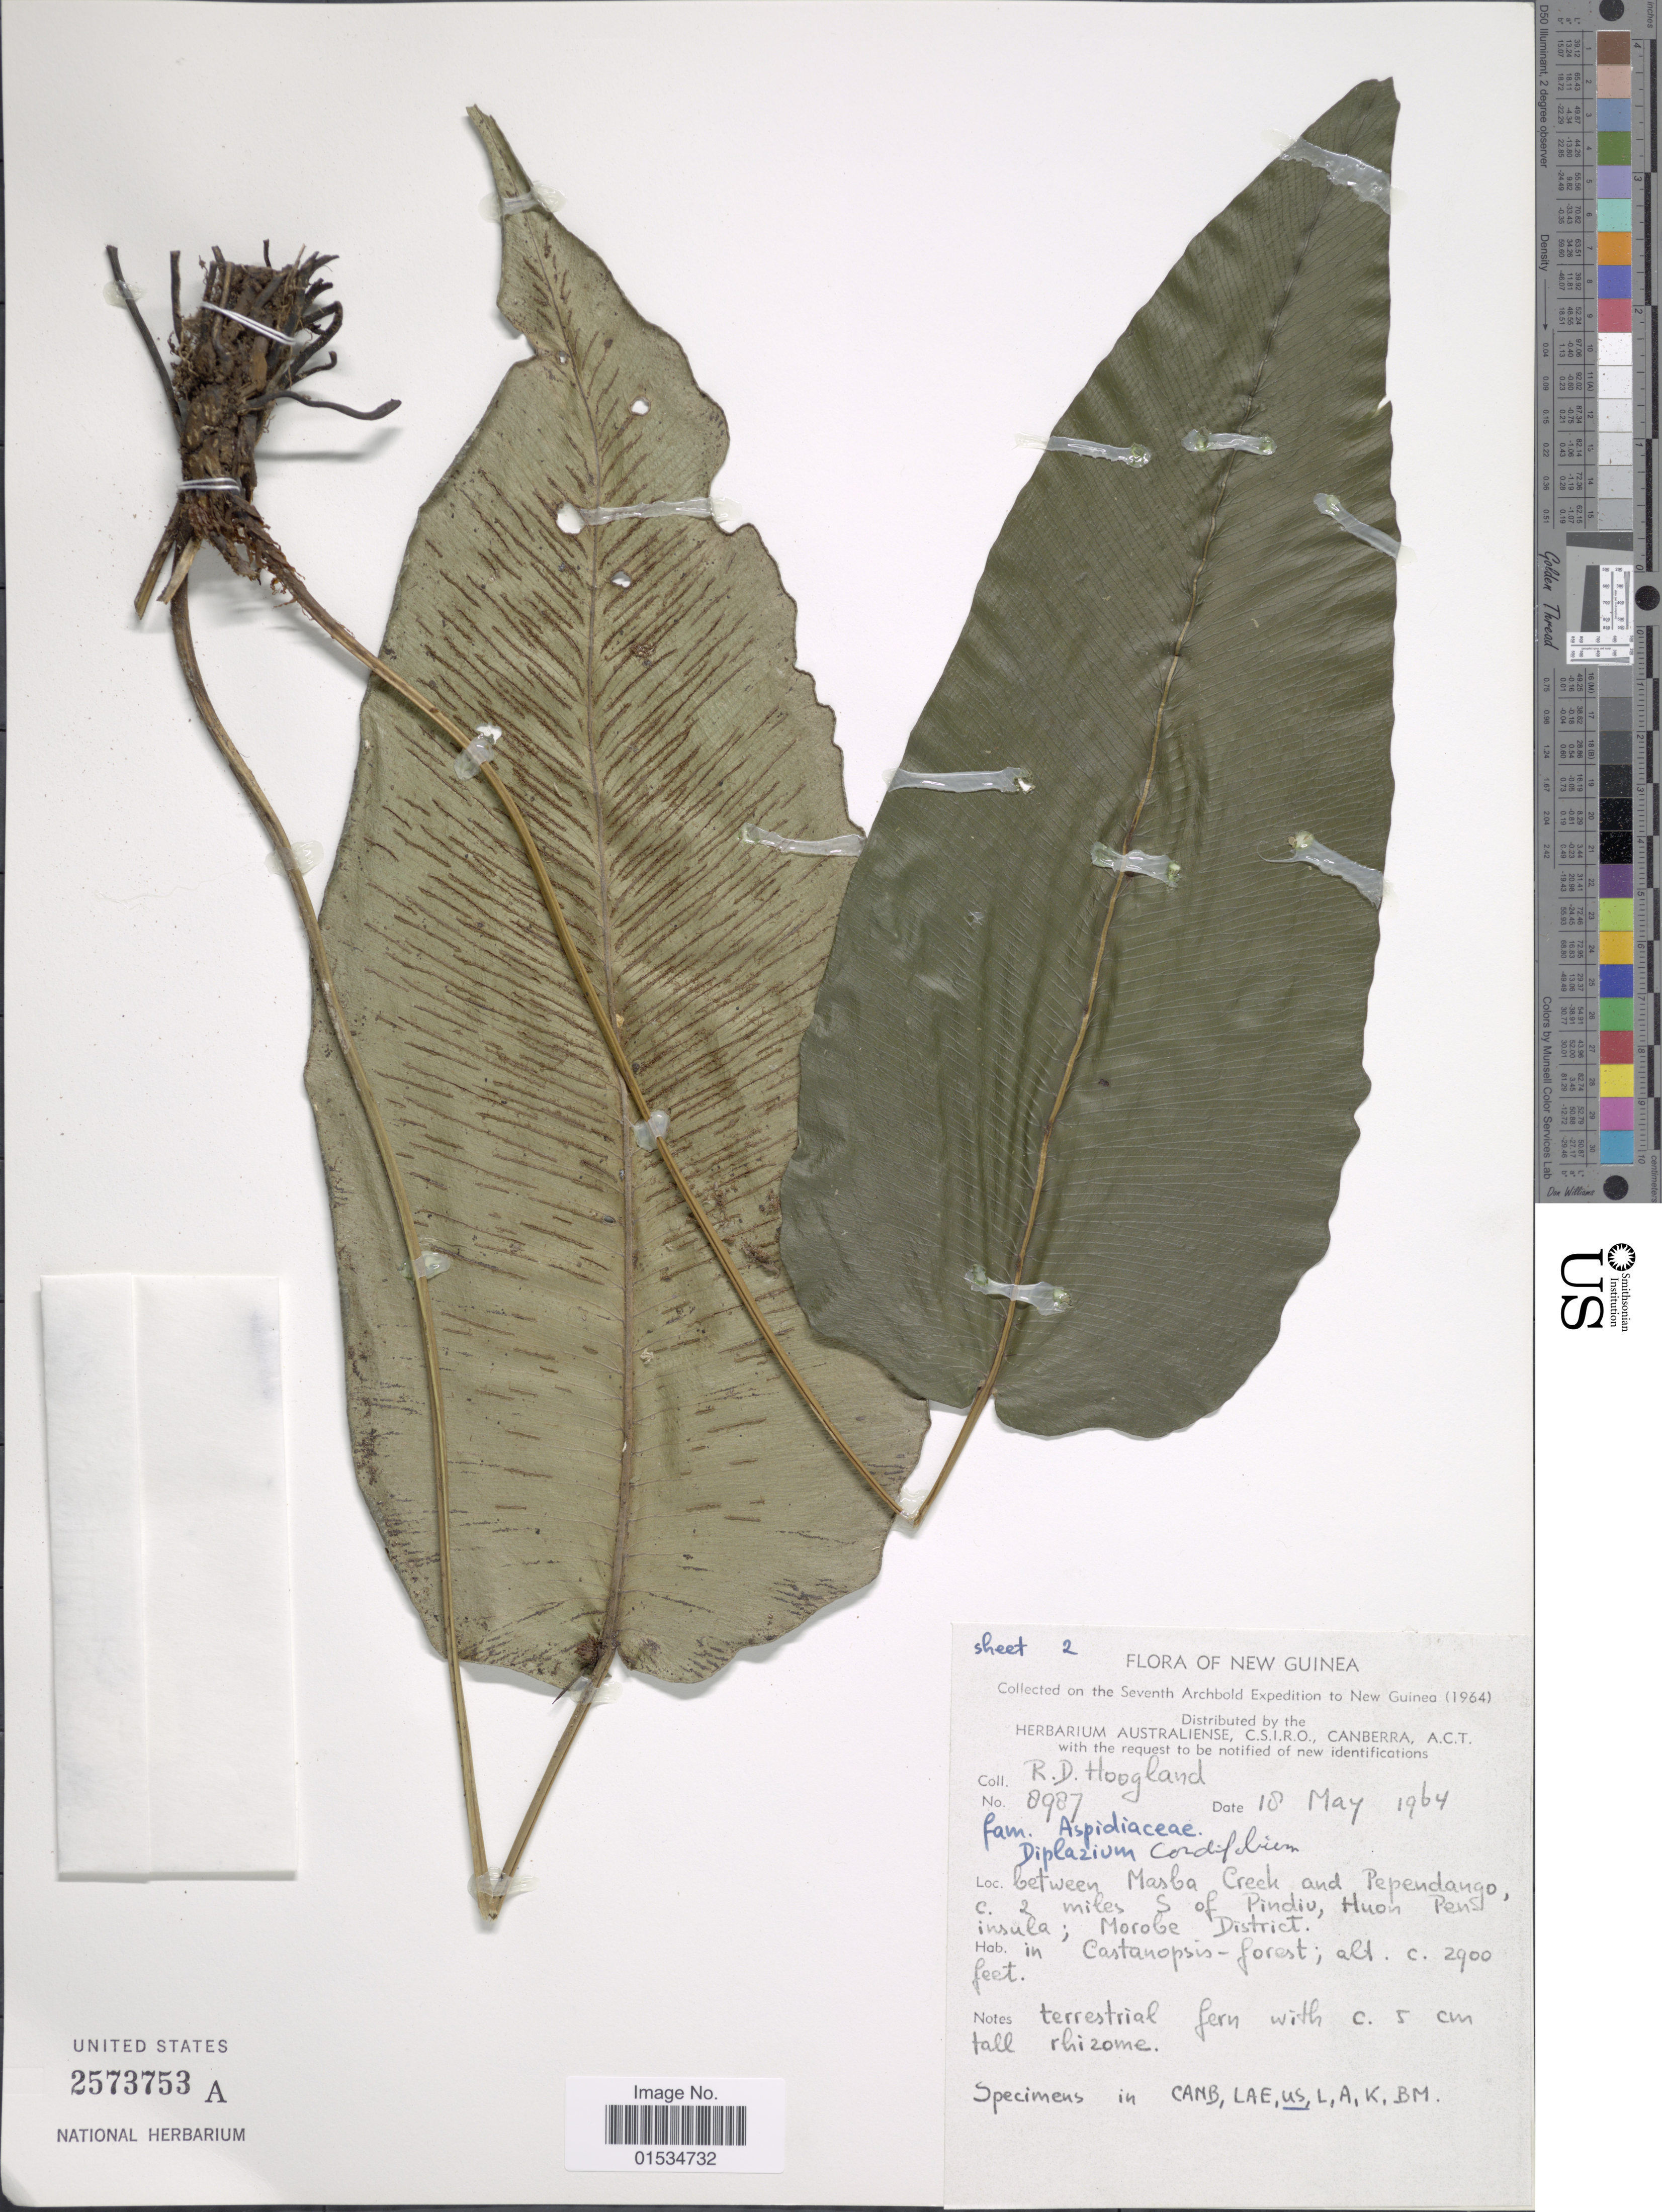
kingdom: Plantae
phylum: Tracheophyta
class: Polypodiopsida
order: Polypodiales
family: Athyriaceae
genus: Diplazium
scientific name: Diplazium cordifolium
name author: Blume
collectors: R. D. Hoogland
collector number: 8987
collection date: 1964-05-18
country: Papua New Guinea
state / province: Morobe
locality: New Guinea, between Masba Creek and Pependango, c. 2 miles S of Pindiv, Huon Peninsula; Morobe District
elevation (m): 884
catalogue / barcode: US 2573753A